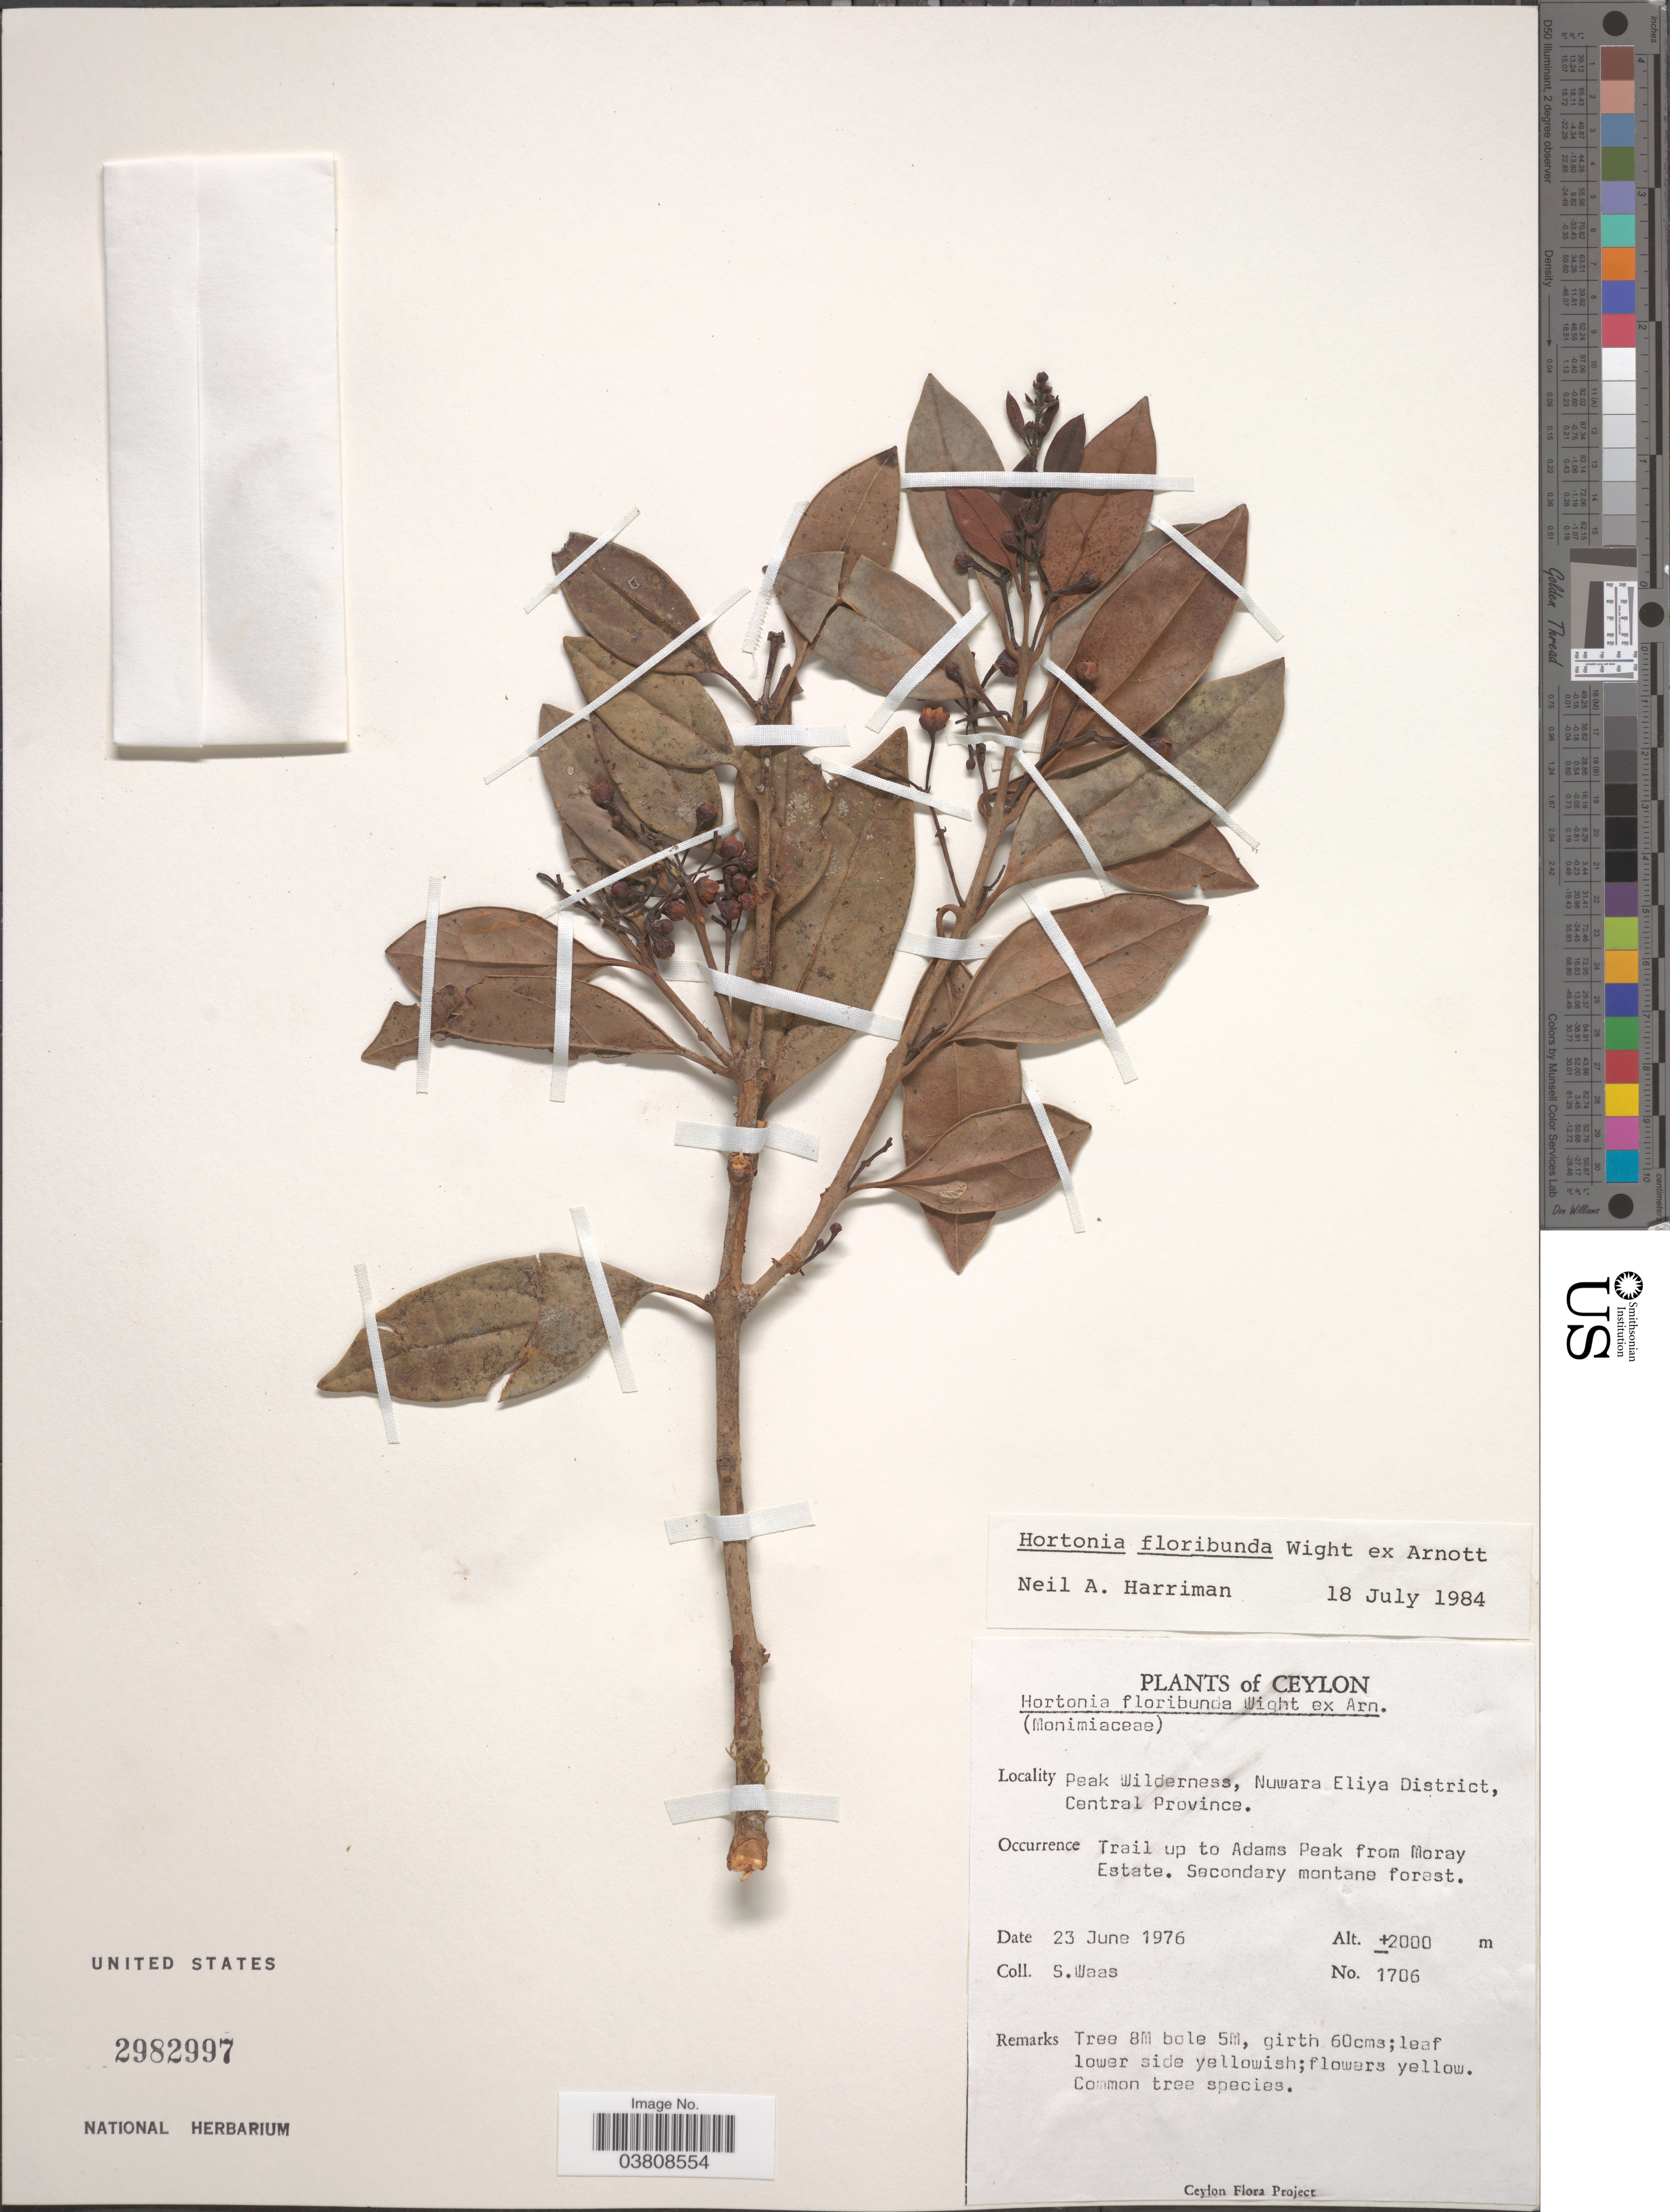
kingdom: Plantae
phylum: Tracheophyta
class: Magnoliopsida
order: Laurales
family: Monimiaceae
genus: Hortonia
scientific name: Hortonia floribunda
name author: Wight ex Arn.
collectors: S. Waas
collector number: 1706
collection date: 1976-06-23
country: Sri Lanka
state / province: Central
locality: Ceylon. Peak Wilderness, Nuware Eliya District. Trail up to Adams Peak from Moray Estate.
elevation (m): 2000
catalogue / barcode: US 2982997